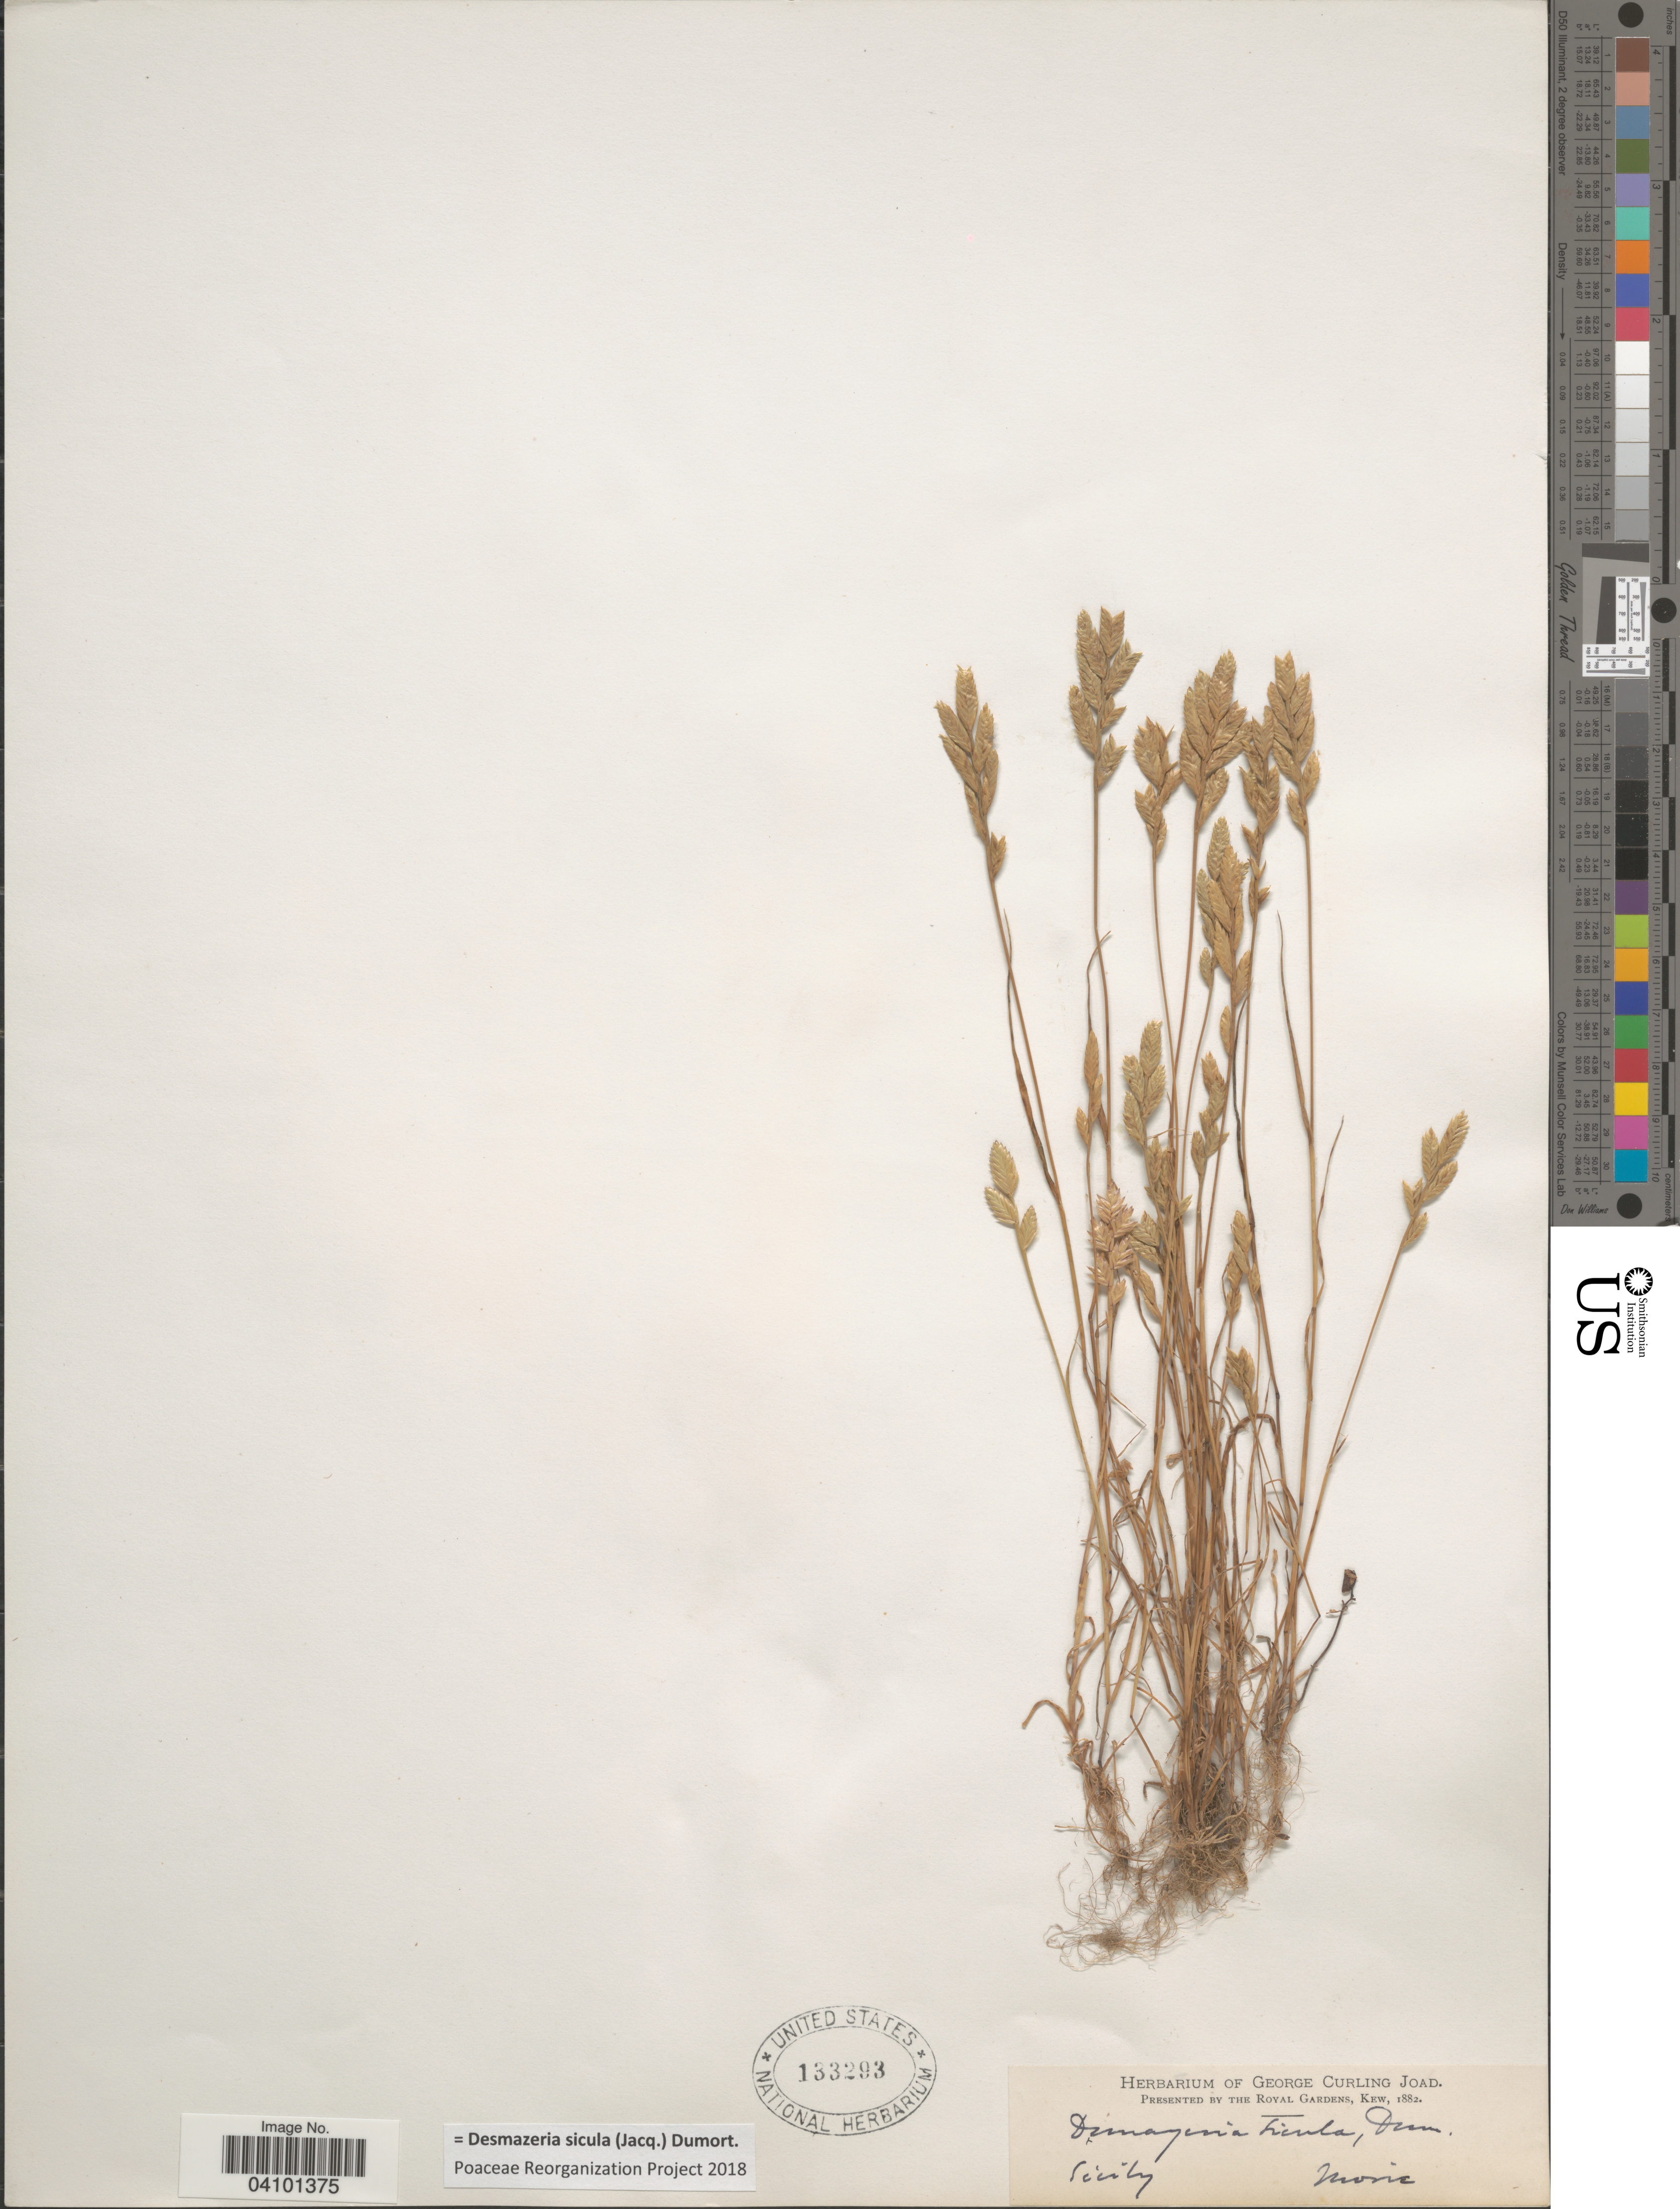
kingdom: Plantae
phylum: Tracheophyta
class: Liliopsida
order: Poales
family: Poaceae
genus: Desmazeria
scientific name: Desmazeria sicula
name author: (Jacq.) Dumort.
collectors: -. Morie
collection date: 1882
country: Italy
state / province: Siciliana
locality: Sicily.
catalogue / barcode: US 133293